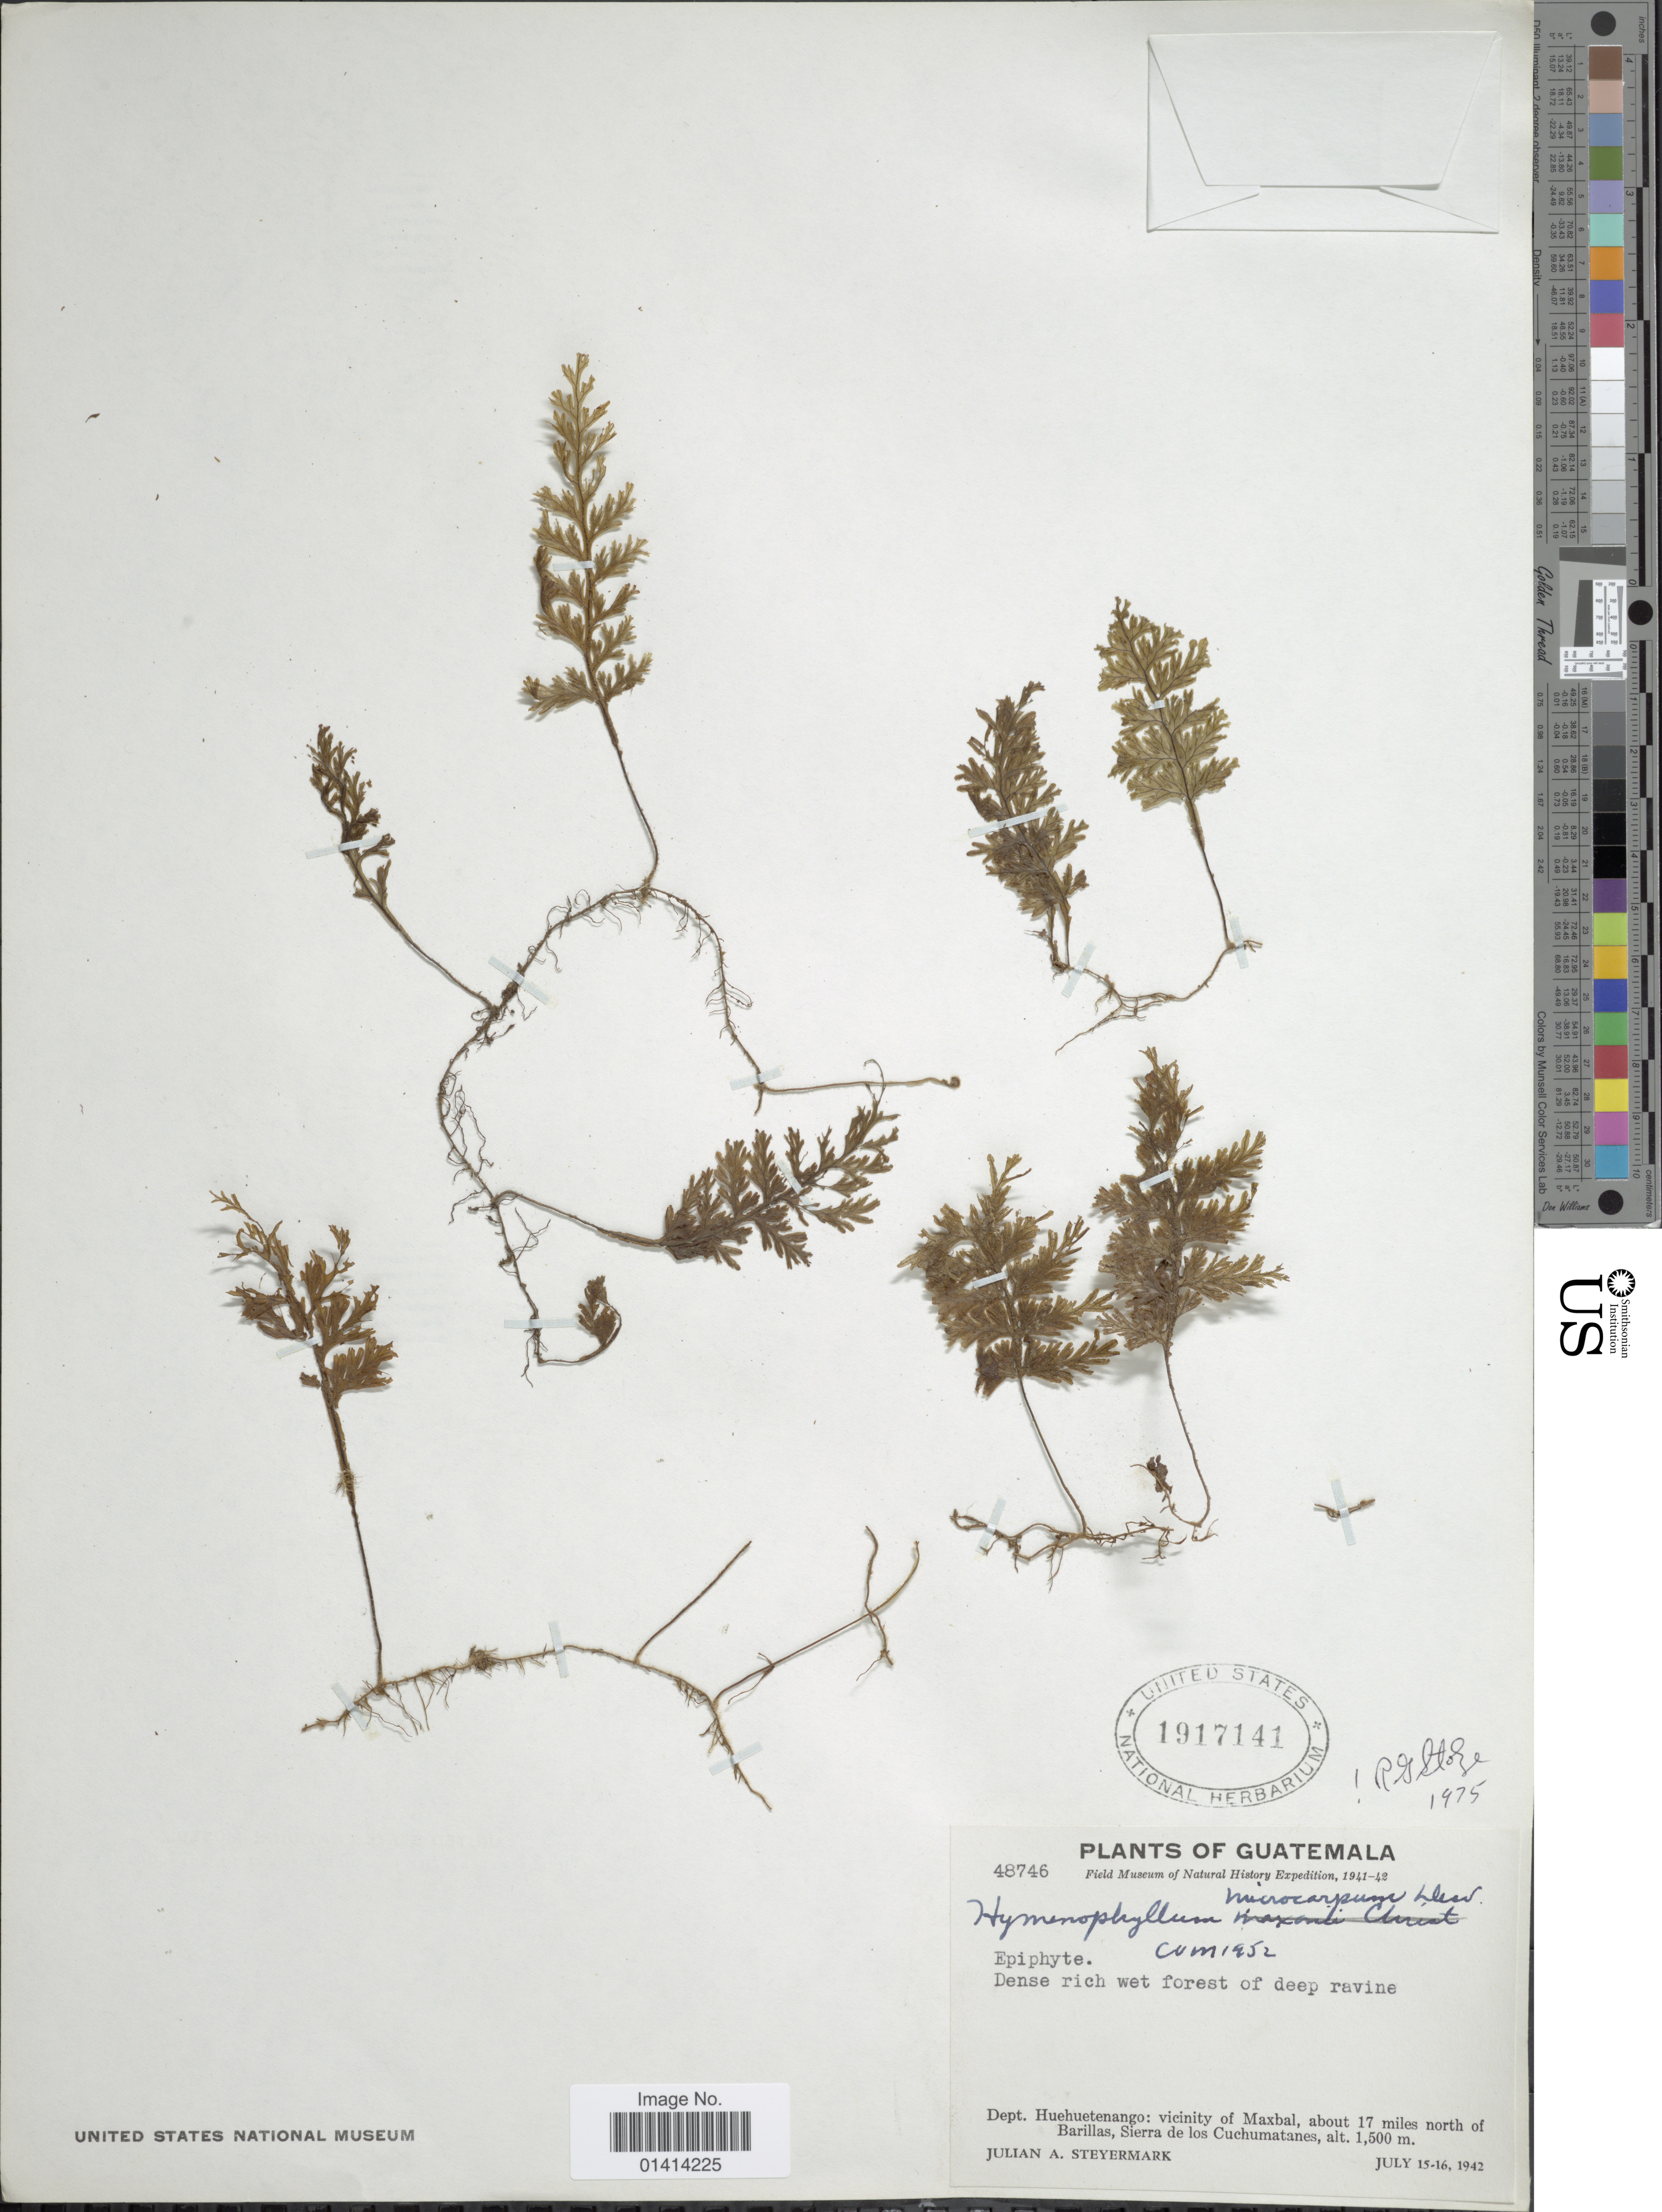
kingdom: Plantae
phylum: Tracheophyta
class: Polypodiopsida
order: Hymenophyllales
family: Hymenophyllaceae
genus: Hymenophyllum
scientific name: Hymenophyllum microcarpum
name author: (Desv.) Lellinger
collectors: J. Steyermark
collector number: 48746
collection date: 1942-07-15/1942-07-16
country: Guatemala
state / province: Huehuetenango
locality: Dept Huehuetenango: vicinity of Maxbal, about 17 miles north of Barillas, Sierra de los Cuchumatanes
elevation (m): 1500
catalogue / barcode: US 1917141